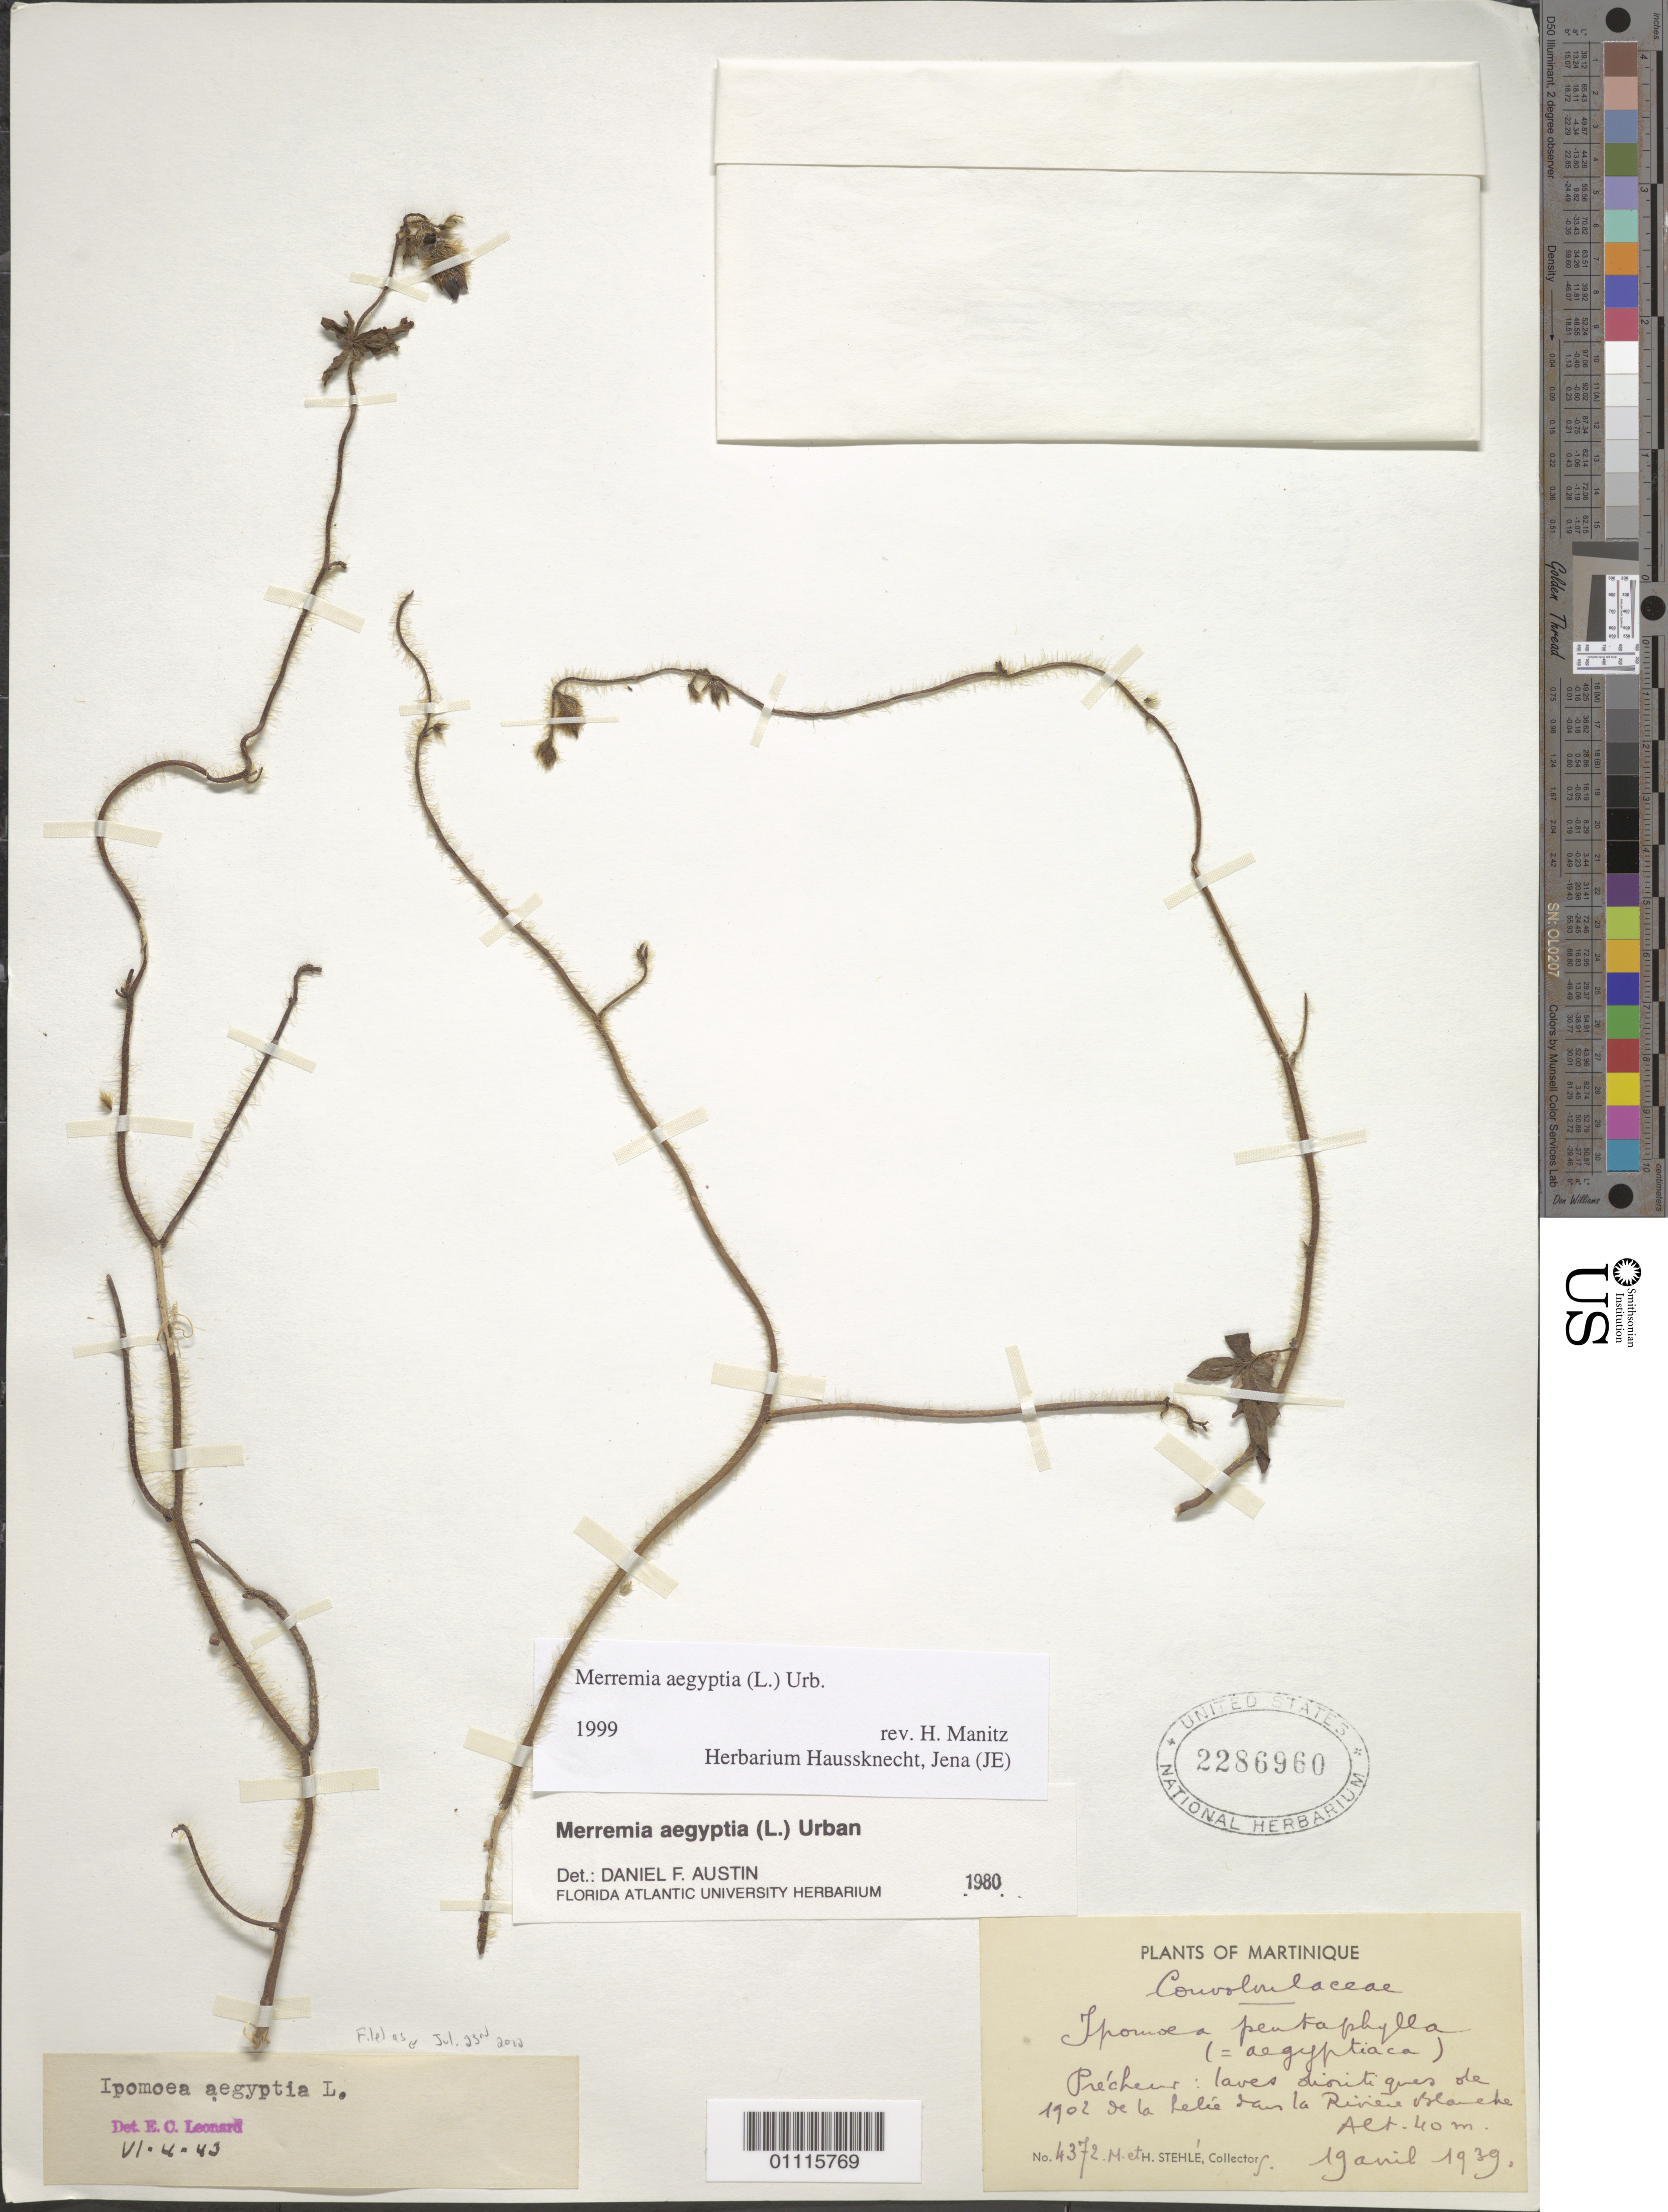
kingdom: Plantae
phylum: Tracheophyta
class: Magnoliopsida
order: Solanales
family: Convolvulaceae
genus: Distimake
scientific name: Distimake aegyptius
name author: (L.) A. R. Simões & Staples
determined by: Strong, Mark T., (BOT), Smithsonian Institution - National Museum of Natural History (UNITED STATES)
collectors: M. Stehlé & H. Stehlé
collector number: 4372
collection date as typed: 19 Apr 1939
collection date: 1939-04-19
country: Martinique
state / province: Saint-Pierre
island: Martinique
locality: Precheur: laves oriente ques de 1902 de la Pelie dans la Riviere Blanche.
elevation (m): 40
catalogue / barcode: US 2286960